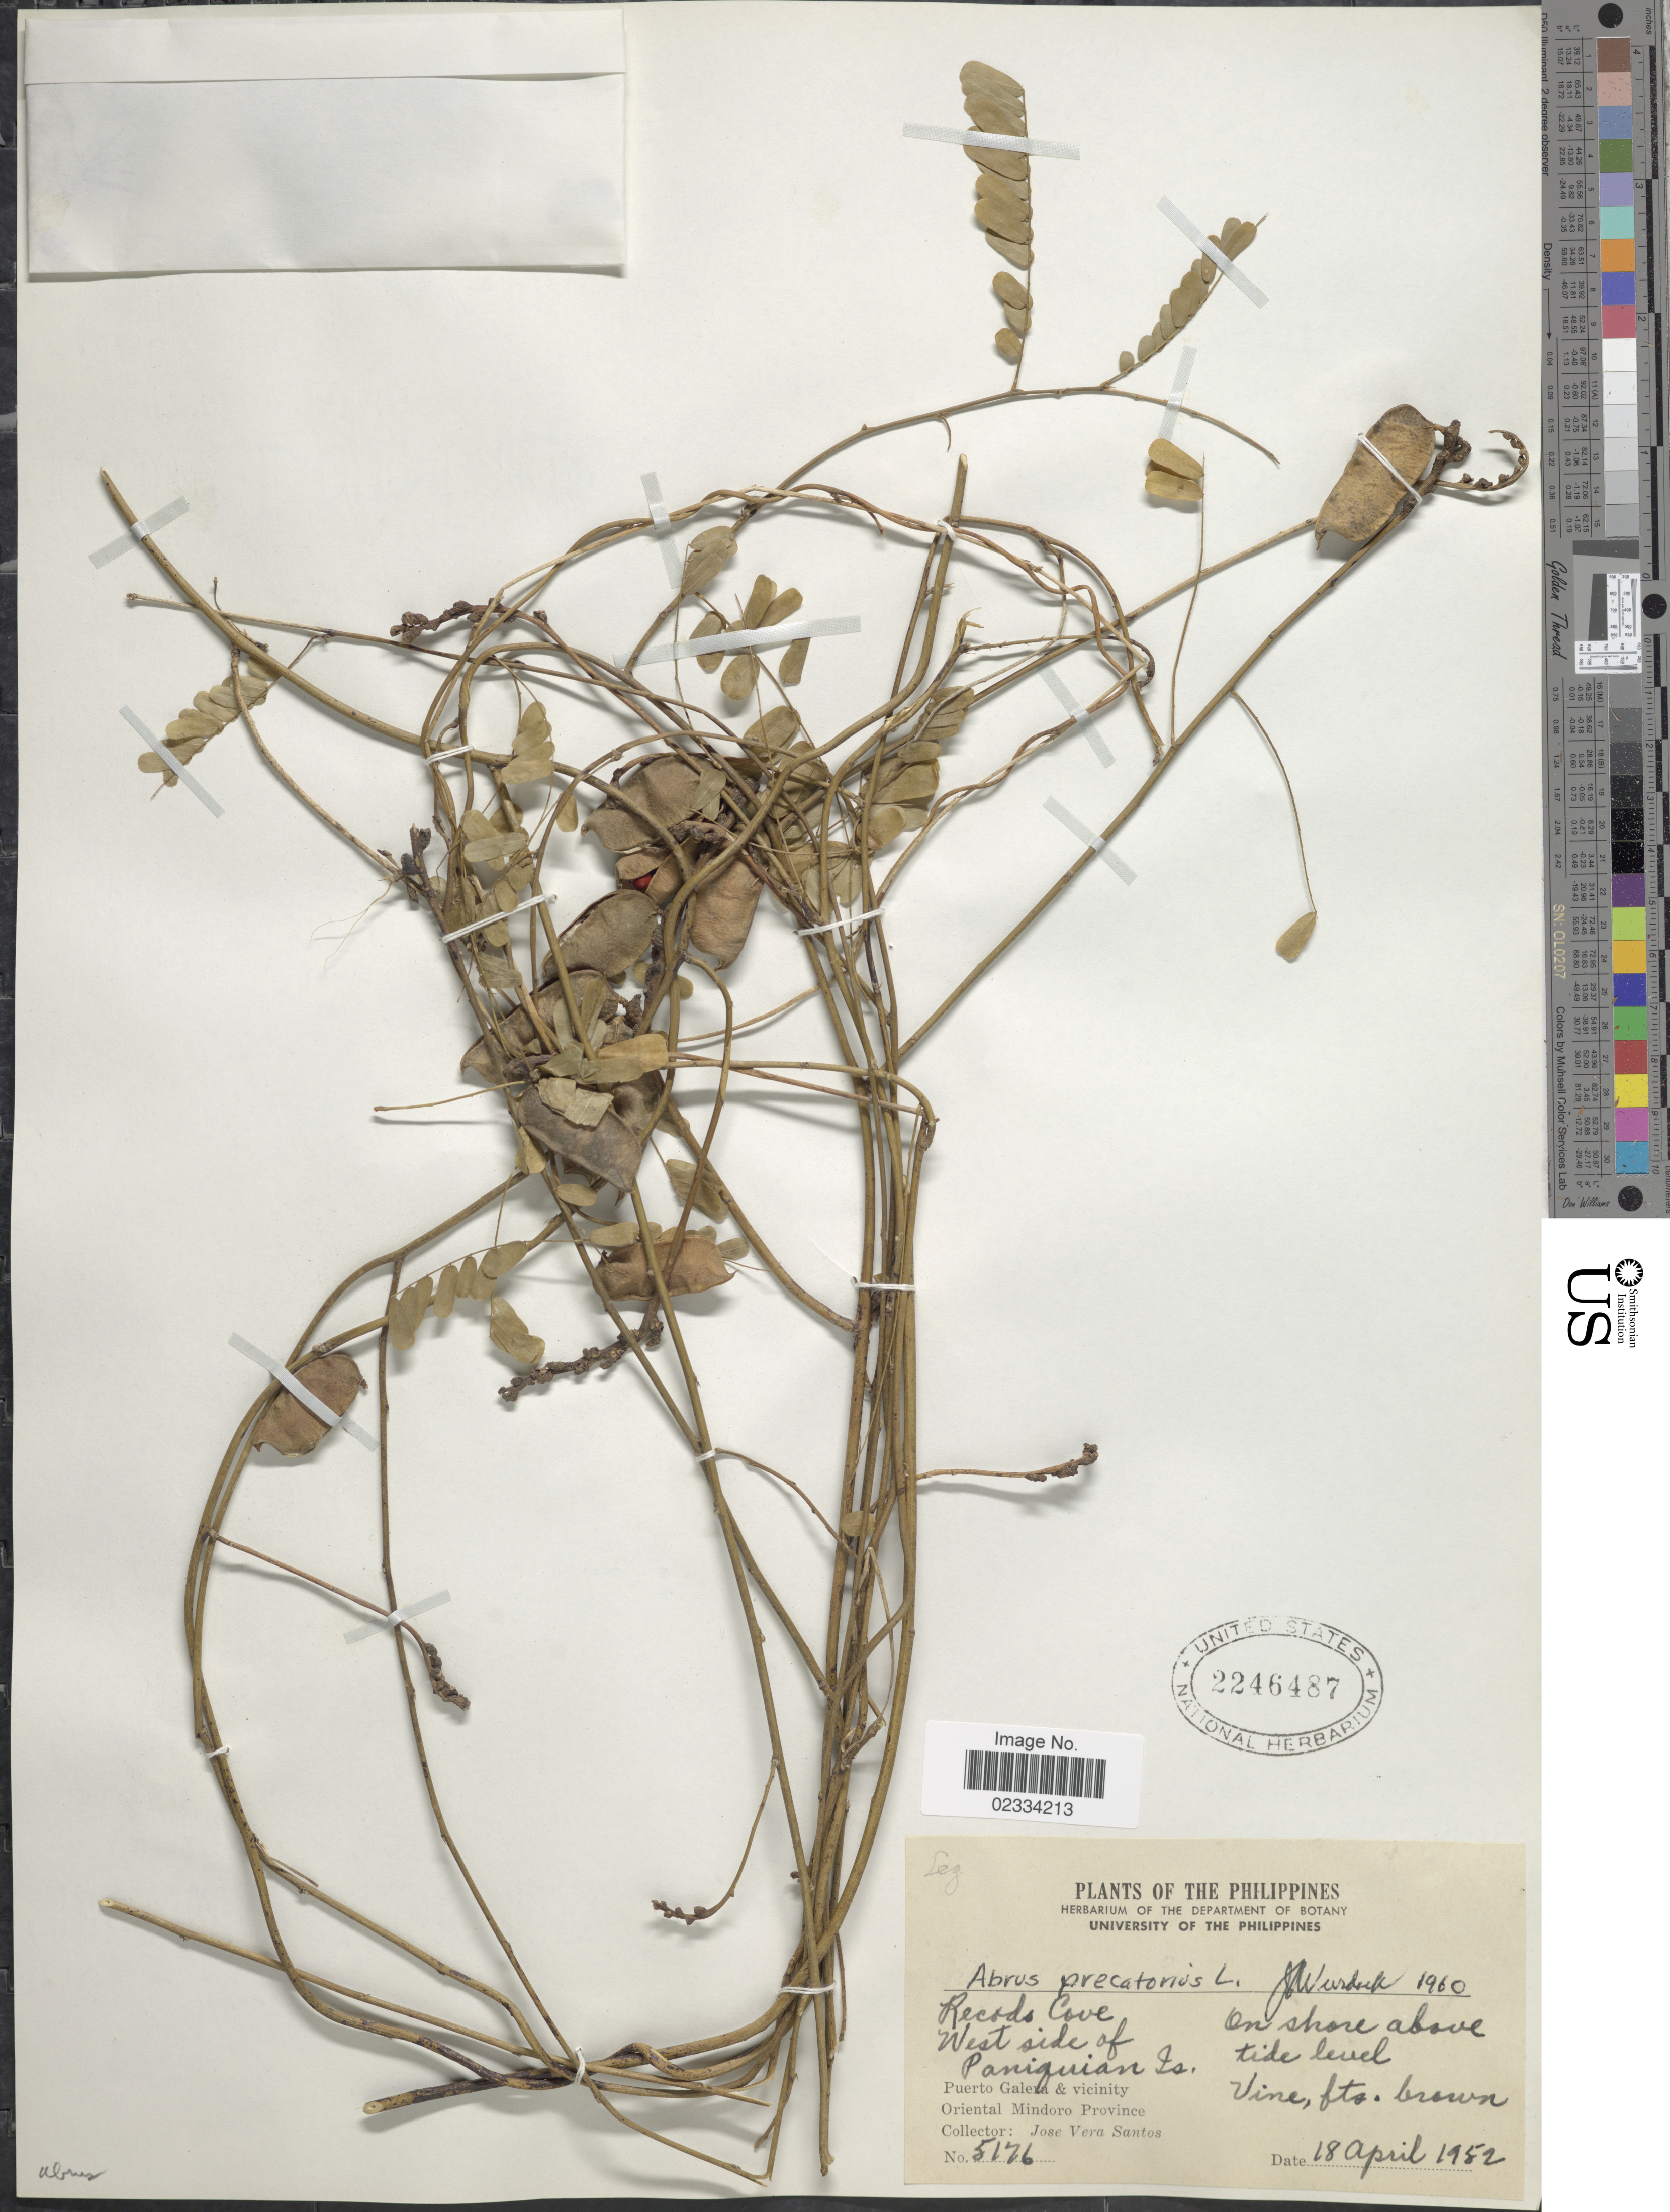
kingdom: Plantae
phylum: Tracheophyta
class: Magnoliopsida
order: Fabales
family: Fabaceae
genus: Abrus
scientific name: Abrus precatorius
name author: L.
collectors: J. Santos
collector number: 5176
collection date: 1952-04-18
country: Philippines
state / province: Mimaropa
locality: Recods Cove. West side of Paniguian Is. Puerto Galema & Vicinity. Oriental Mindoro Province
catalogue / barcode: US 2246487